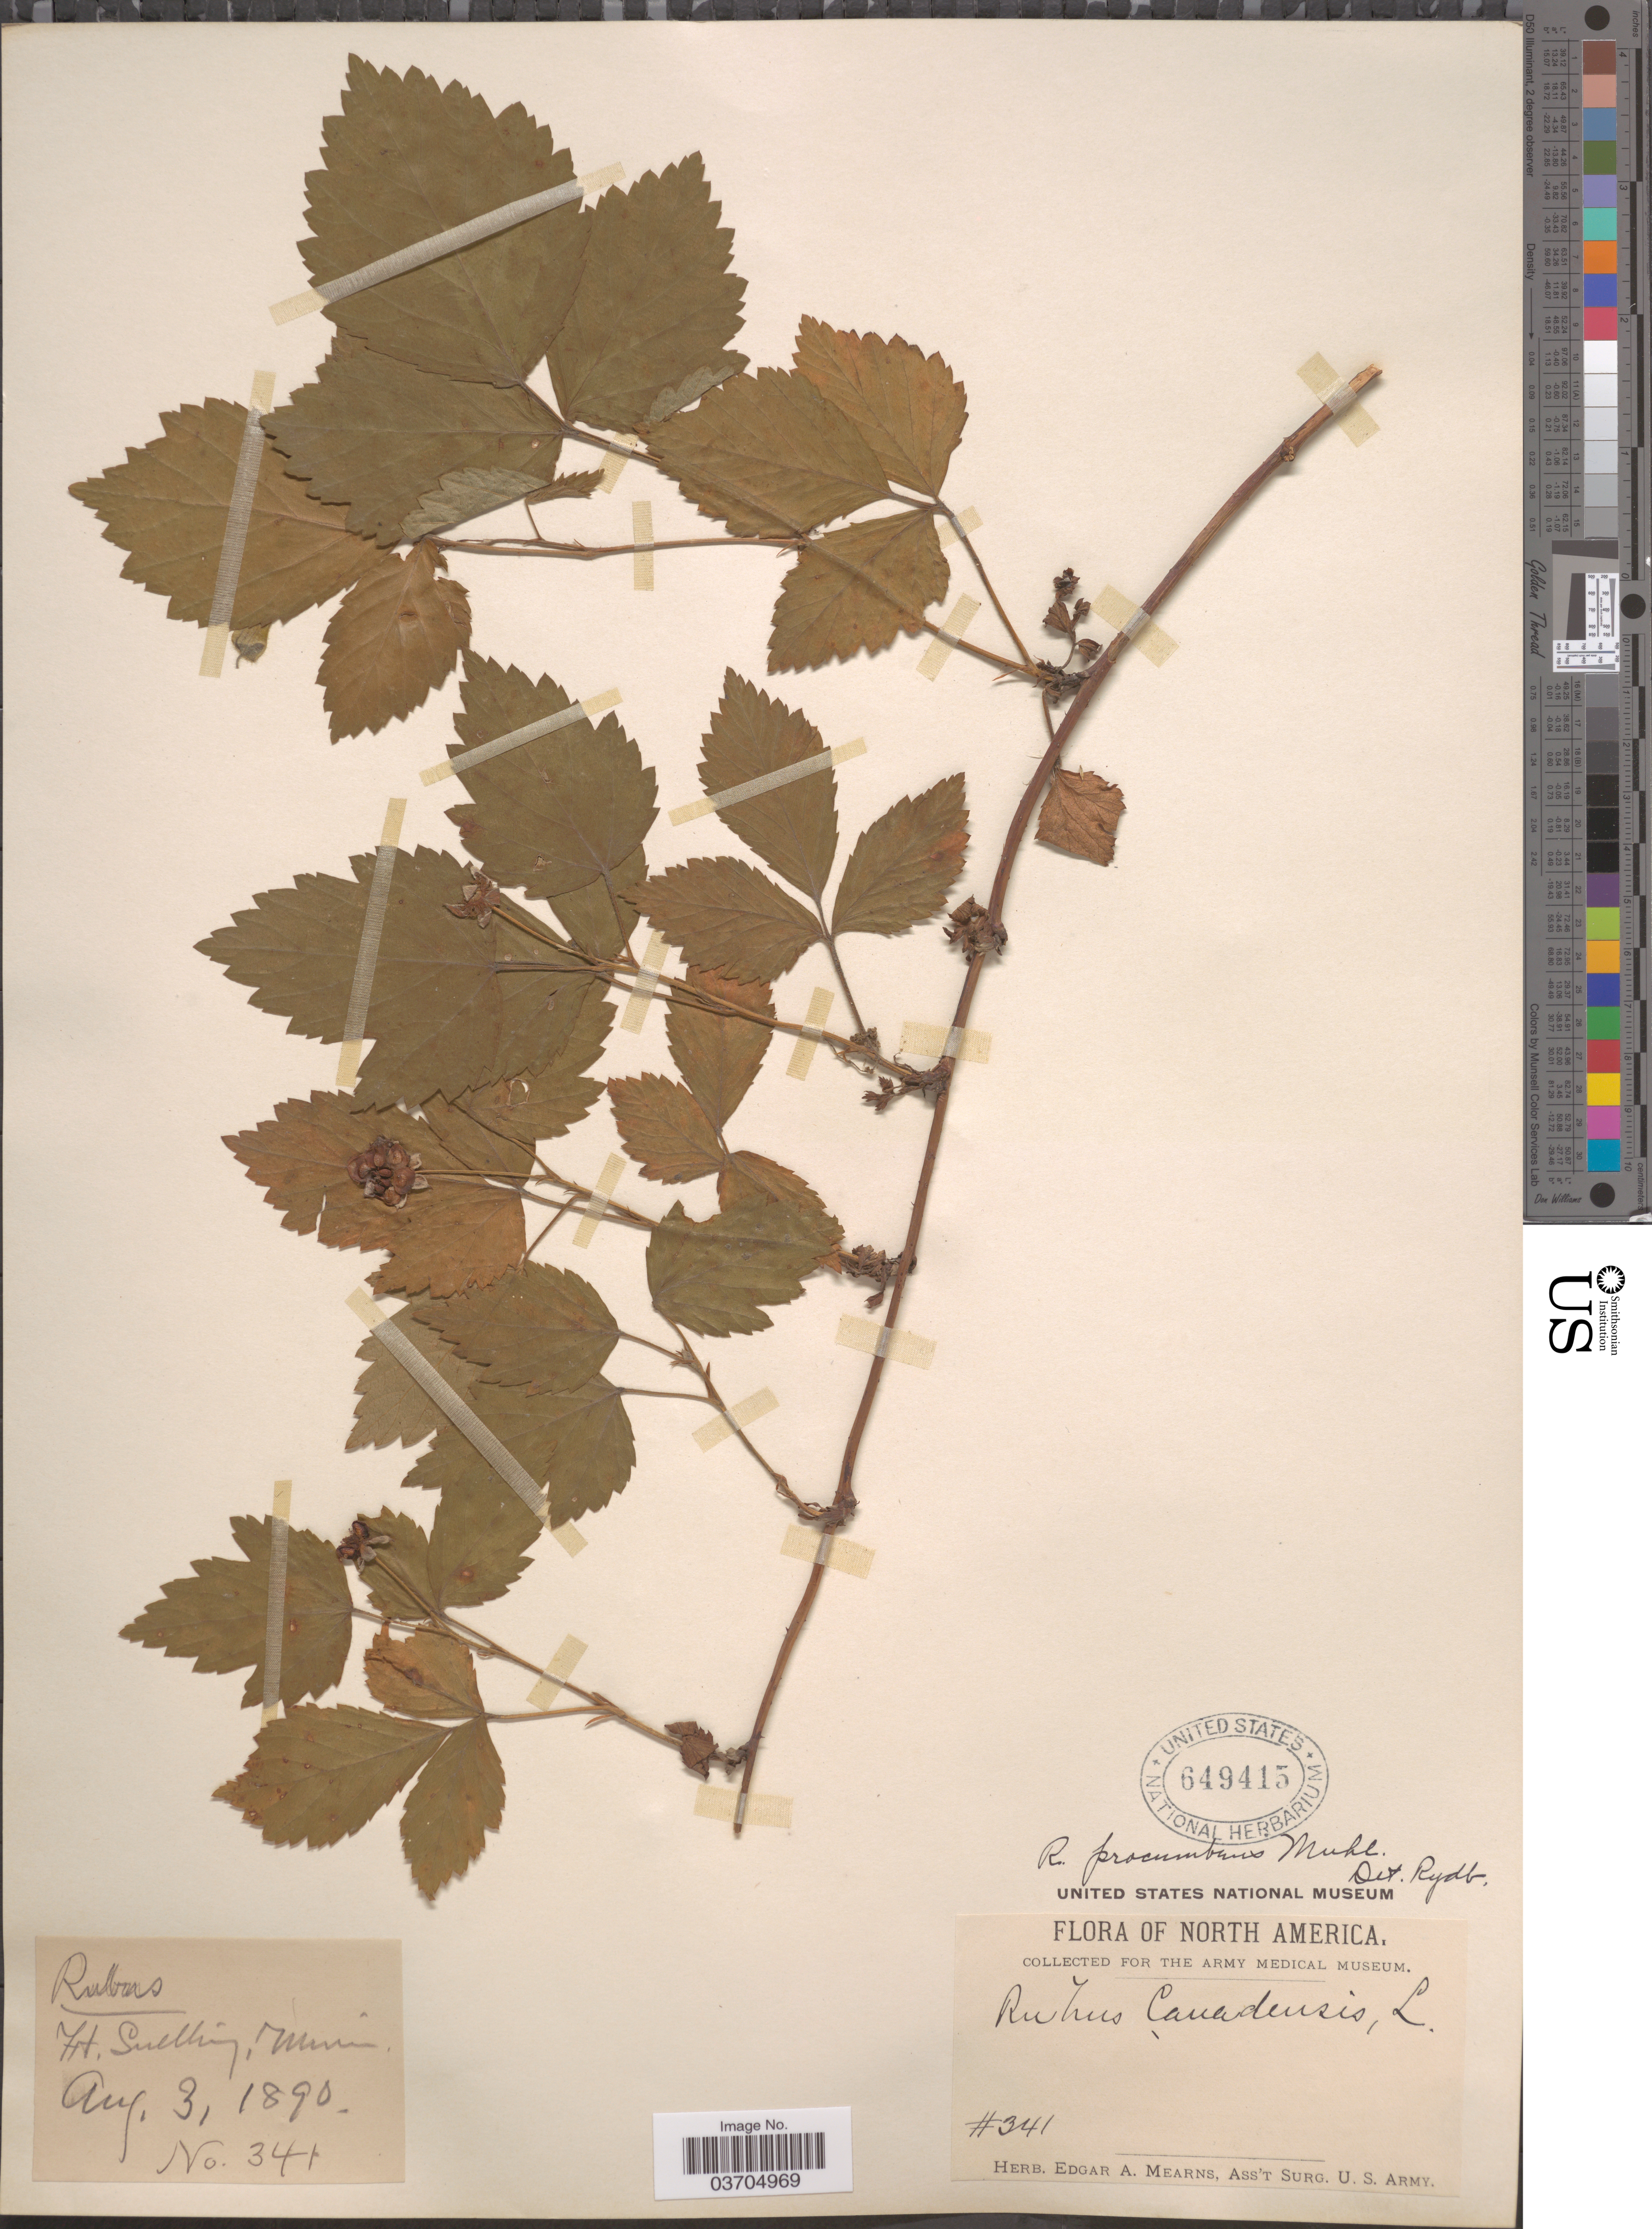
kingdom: Plantae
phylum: Tracheophyta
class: Magnoliopsida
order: Rosales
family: Rosaceae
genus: Rubus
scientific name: Rubus procumbens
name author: Muhl.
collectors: ex herb. Edgar A. Mearns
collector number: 341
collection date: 1890-08-03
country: United States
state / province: Minnesota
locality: Frt. Snelling.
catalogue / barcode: US 649415